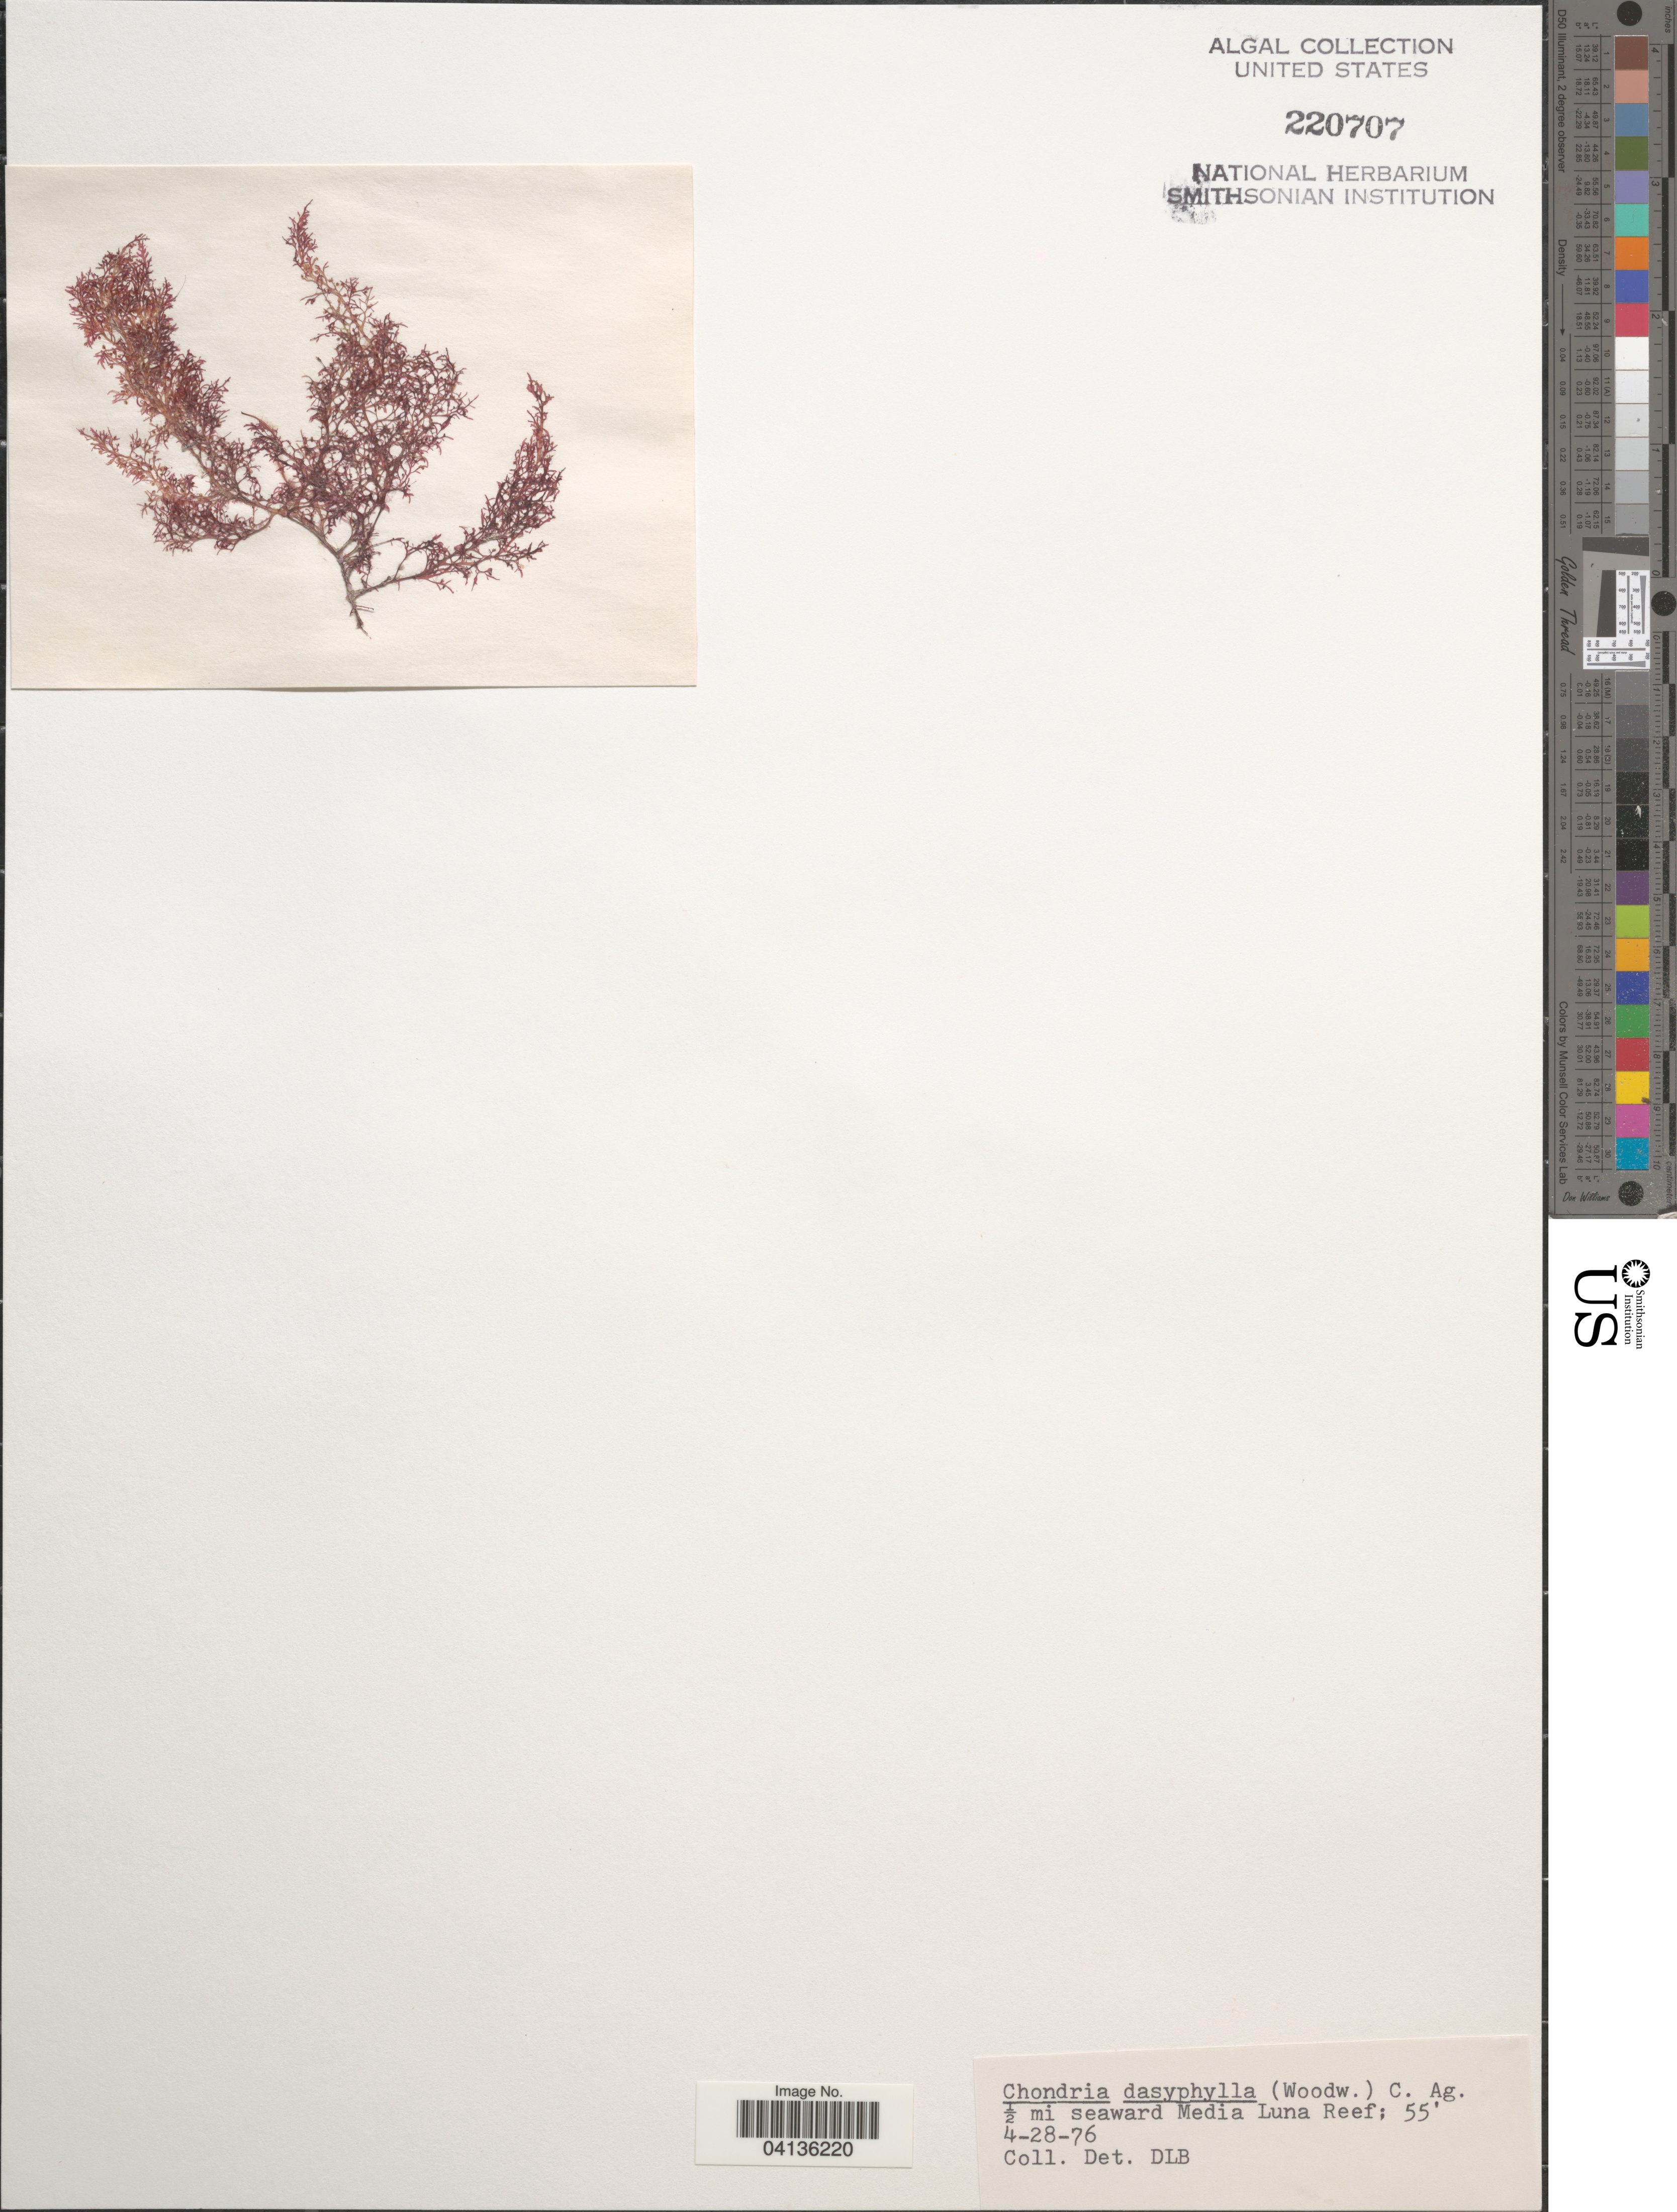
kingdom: Plantae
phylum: Rhodophyta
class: Florideophyceae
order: Ceramiales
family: Rhodomelaceae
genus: Chondria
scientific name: Chondria dasyphylla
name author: (Woodw.) C. Agardh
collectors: D. L. B.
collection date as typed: Transcribed d/m/y: 28/4/76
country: Puerto Rico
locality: ½ mi seaward Media Luna Reef.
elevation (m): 17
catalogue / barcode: US 220707